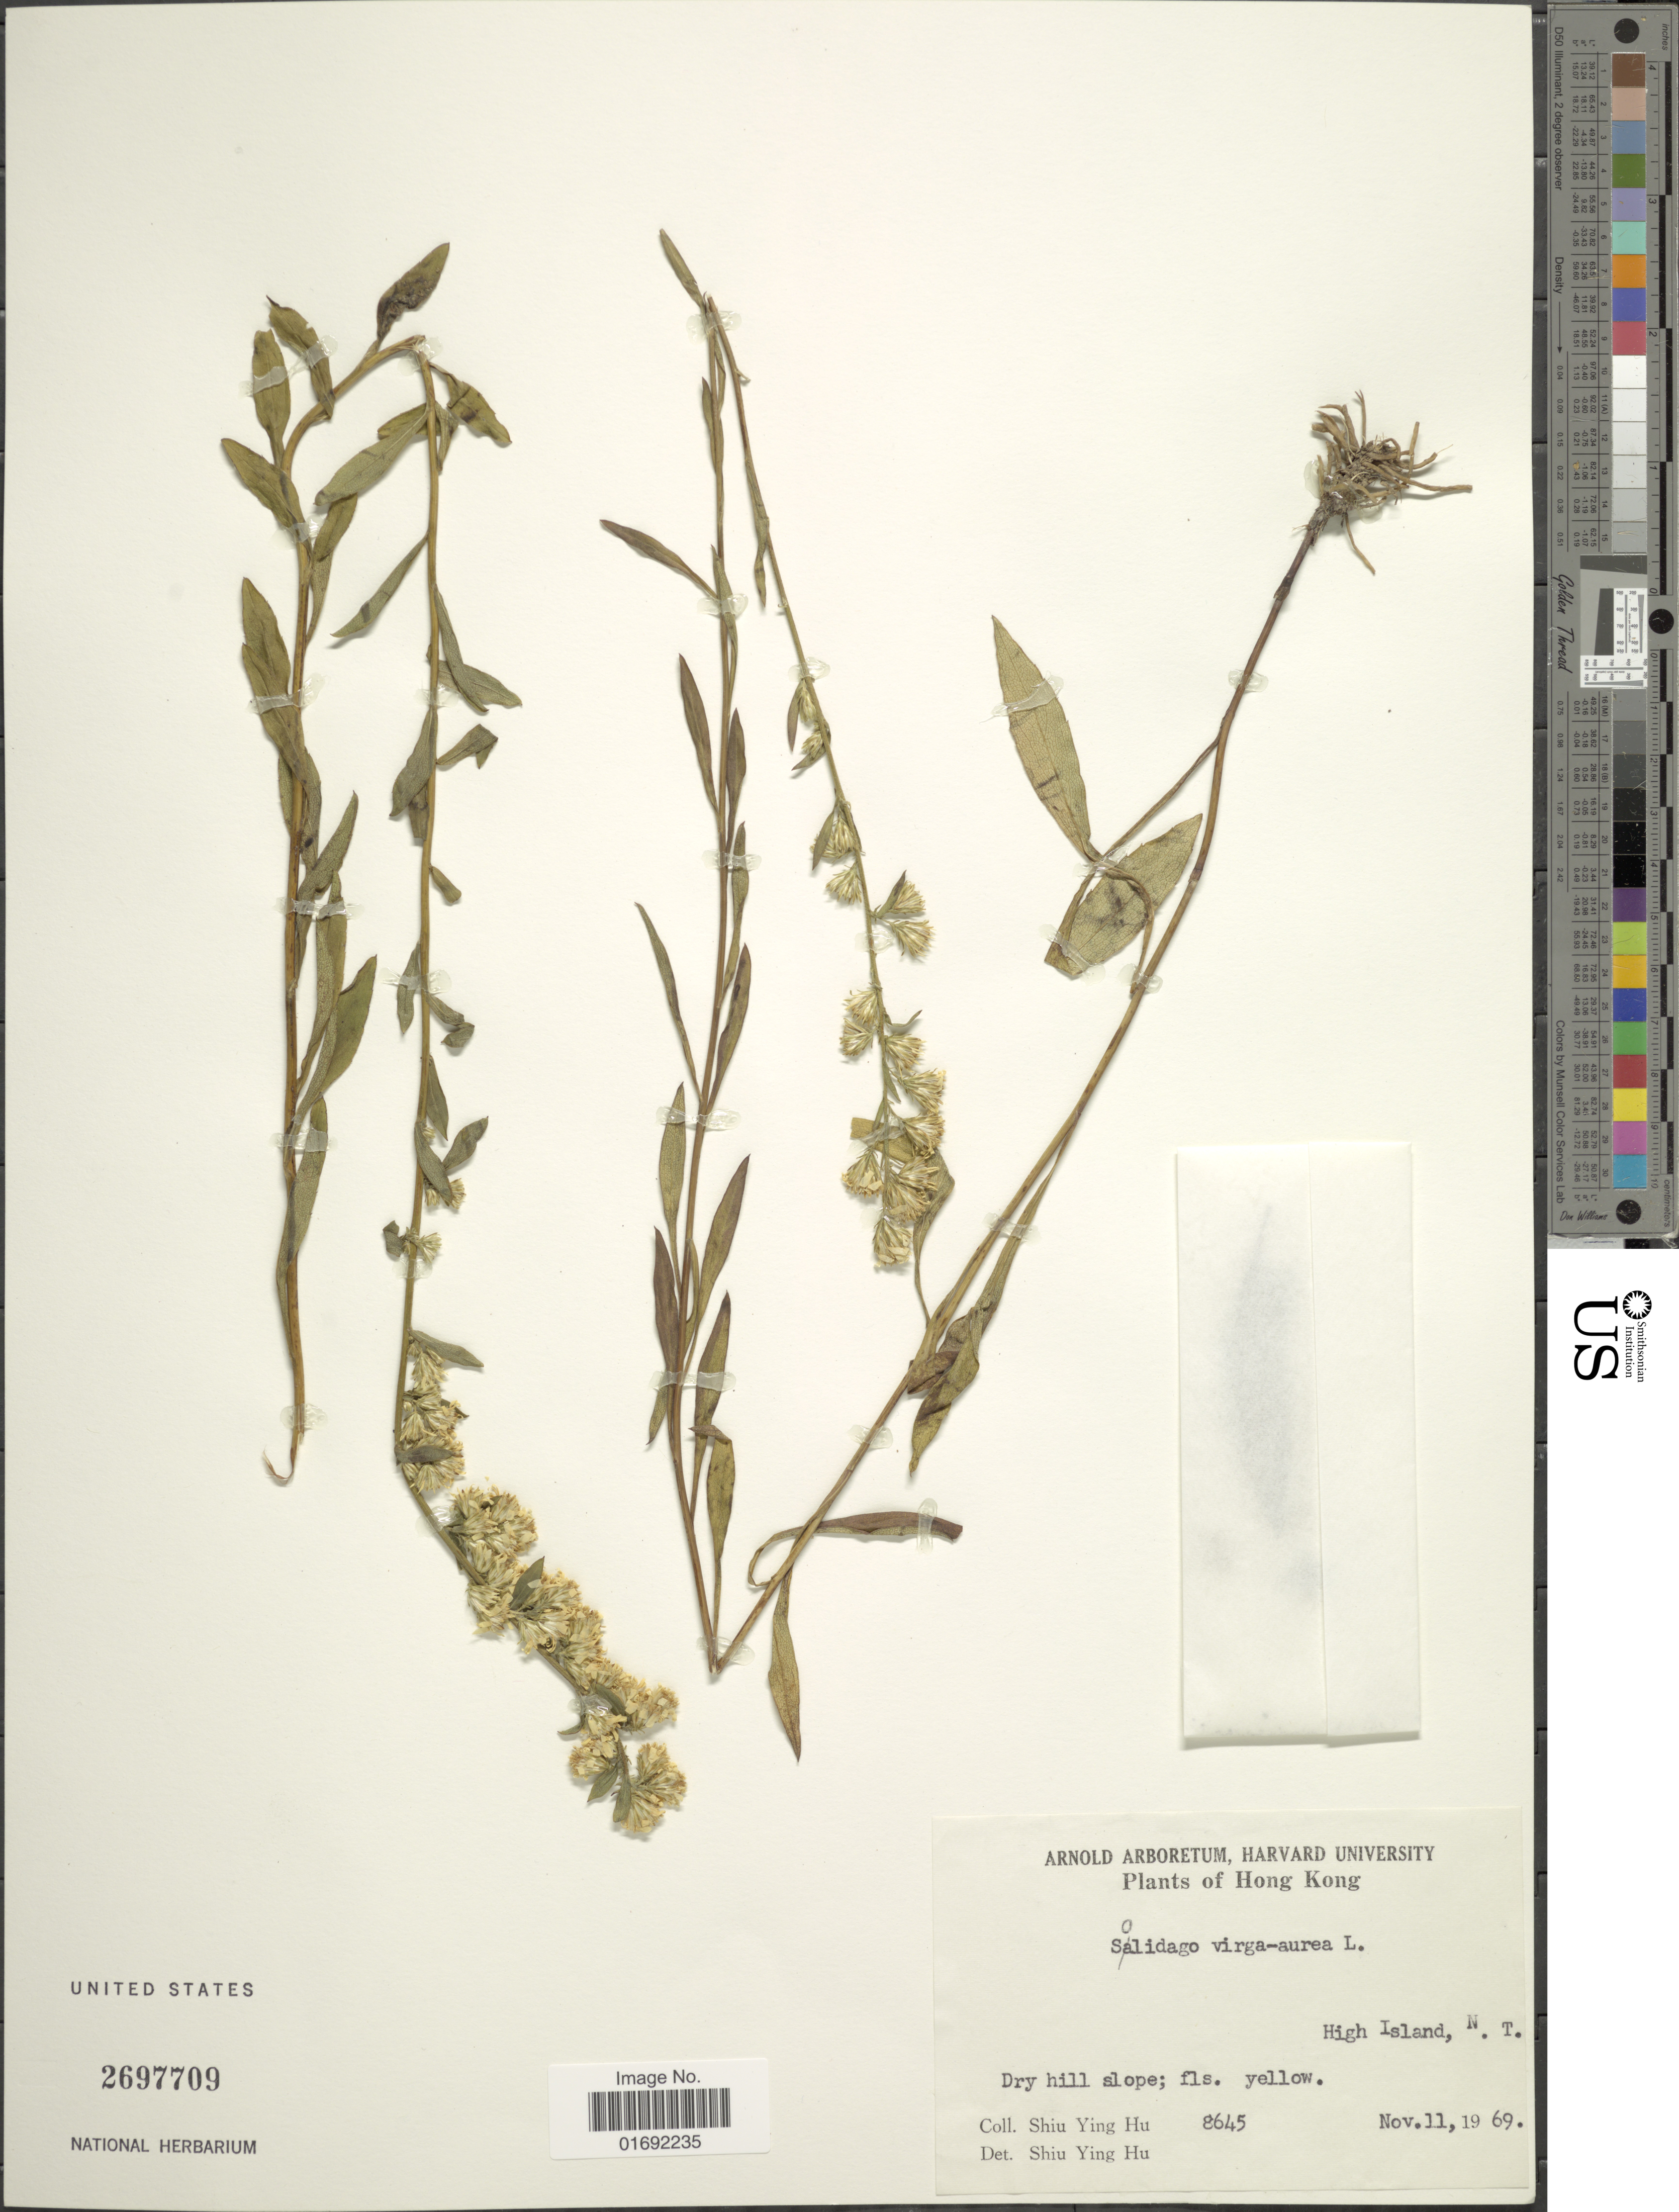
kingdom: Plantae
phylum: Tracheophyta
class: Magnoliopsida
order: Asterales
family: Asteraceae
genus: Solidago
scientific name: Solidago virgaurea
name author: L.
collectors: S. Y. Hu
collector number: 8645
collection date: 1969-11-11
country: China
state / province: Hong Kong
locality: High Island, N. T.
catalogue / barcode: US 2697709